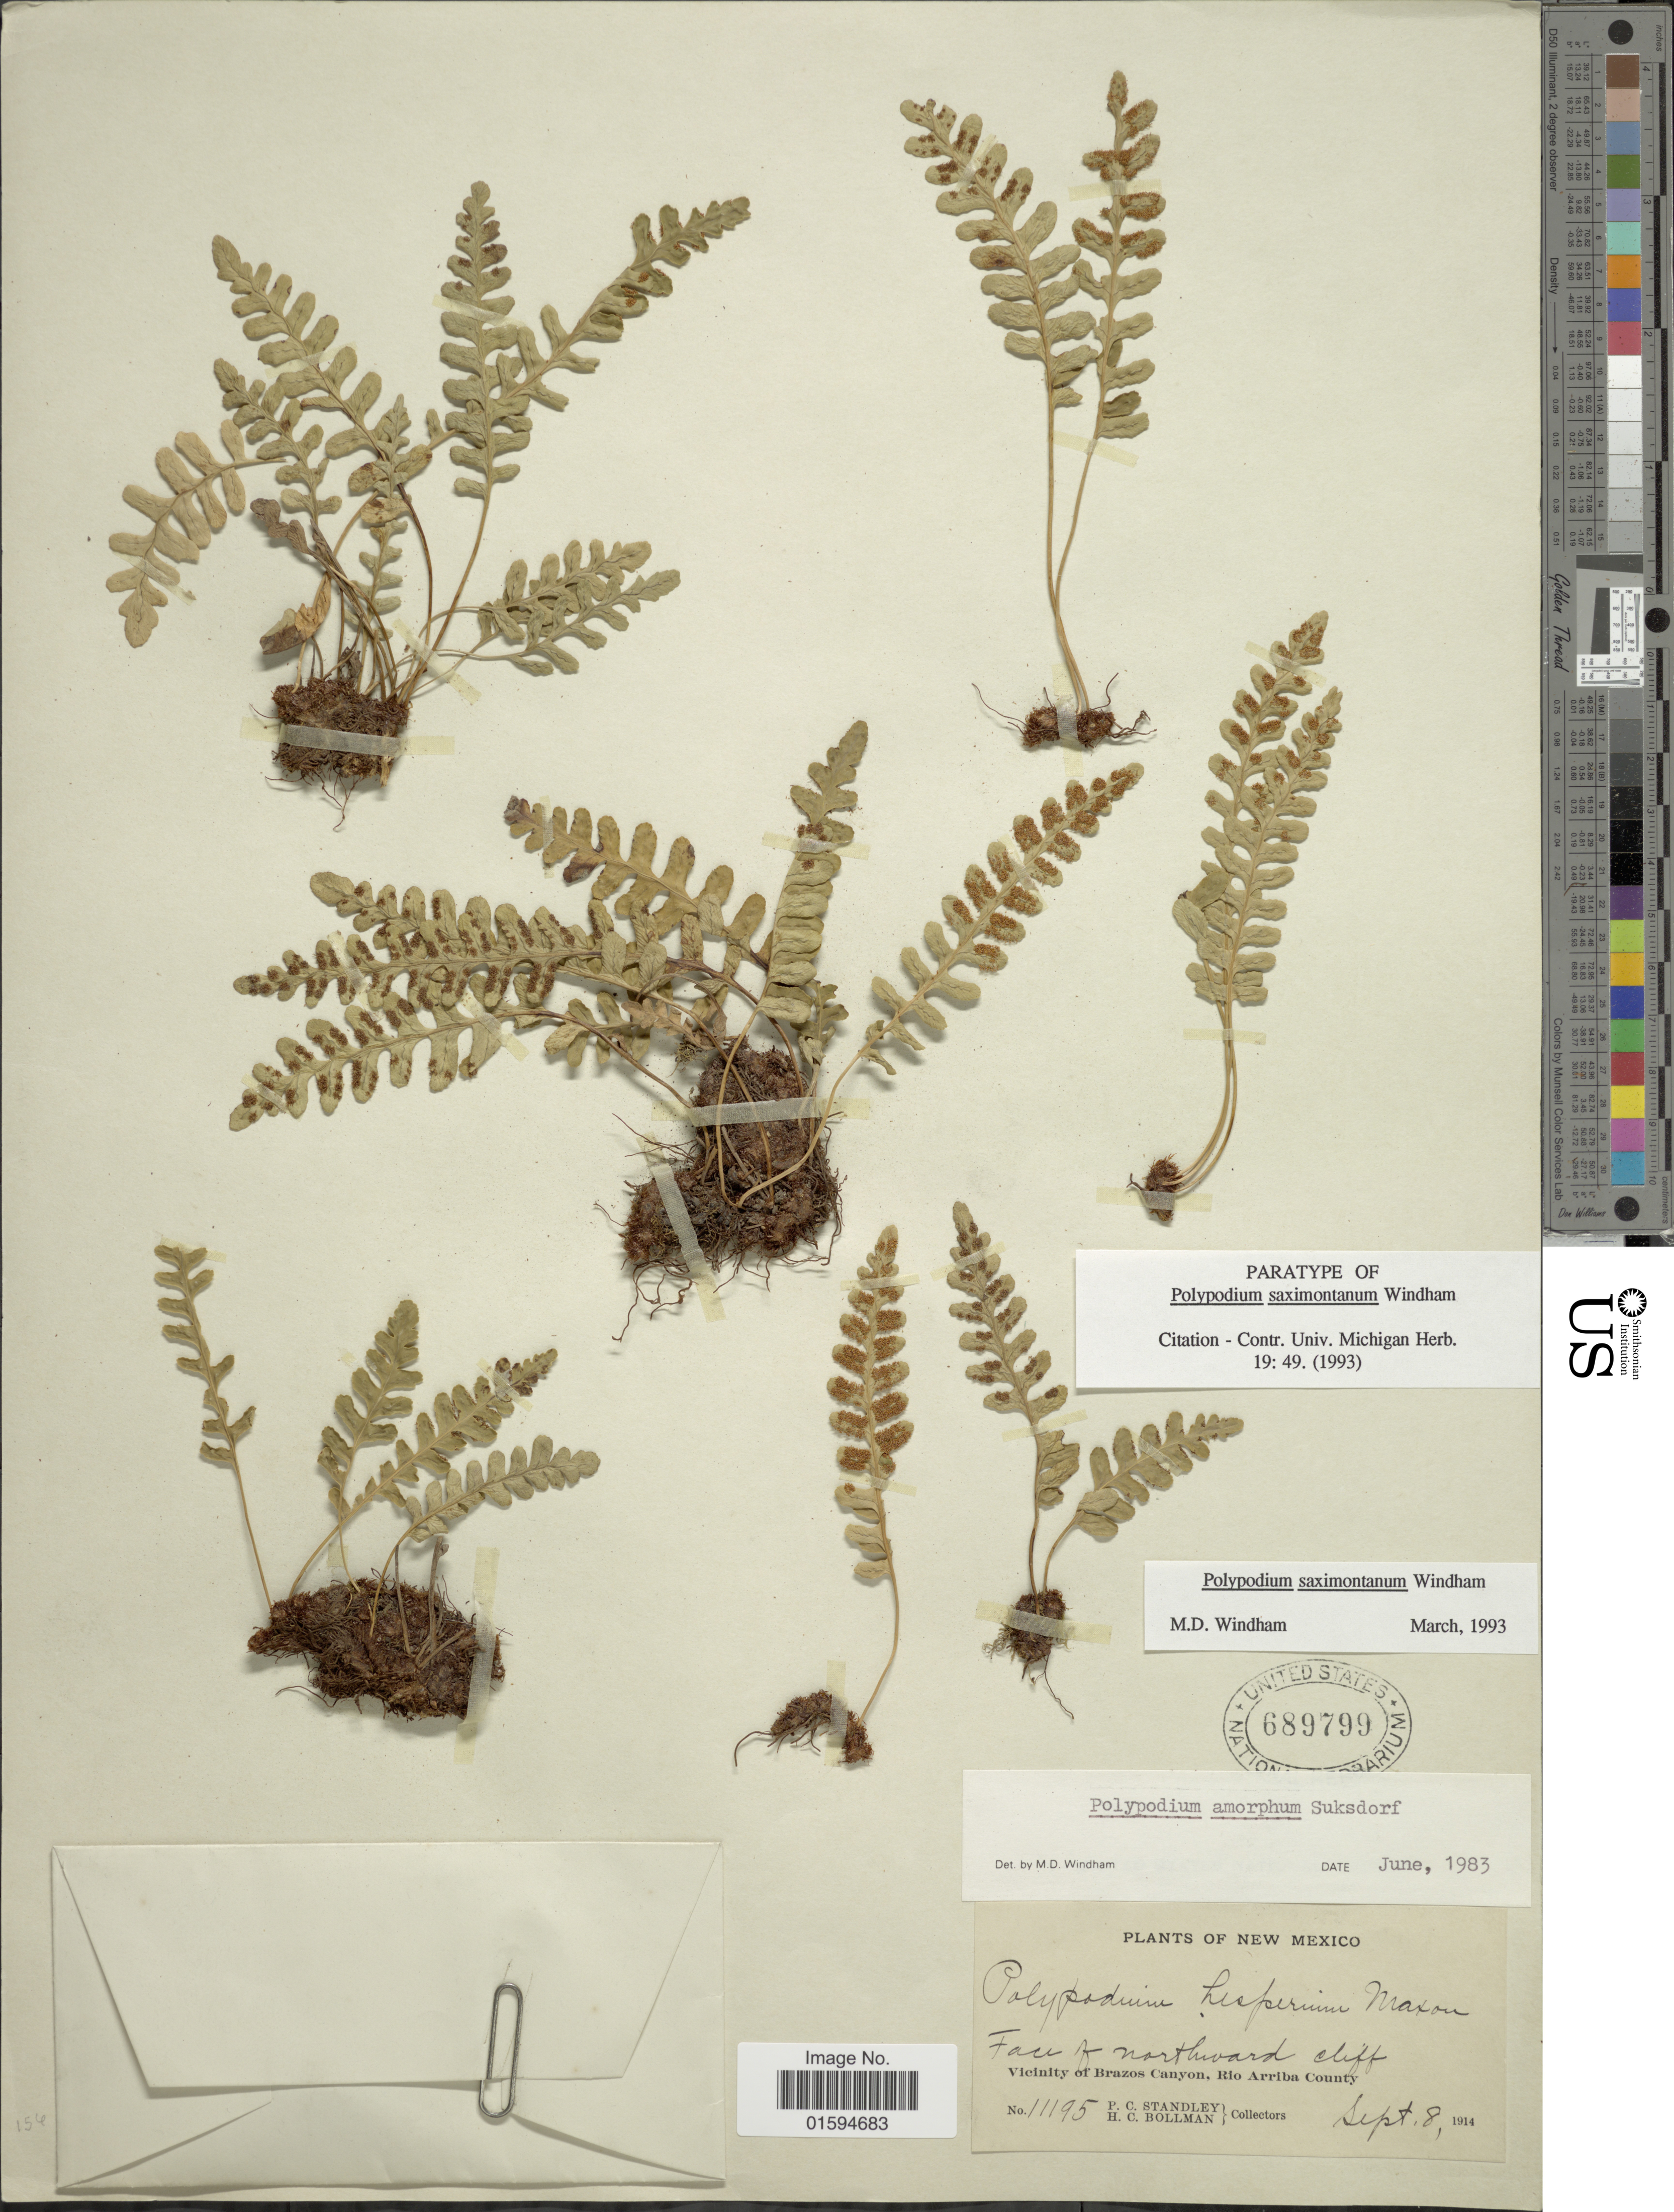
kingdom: Plantae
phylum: Tracheophyta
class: Polypodiopsida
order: Polypodiales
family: Polypodiaceae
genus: Polypodium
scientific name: Polypodium saximontanum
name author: Windham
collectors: P. C. Standley & H. C. Bollman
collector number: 11195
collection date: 1914-09-08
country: United States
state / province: New Mexico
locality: FAu of Northhavard cliff, Vicinity of Brazos Canyon, rio Arriba County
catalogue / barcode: US 689799